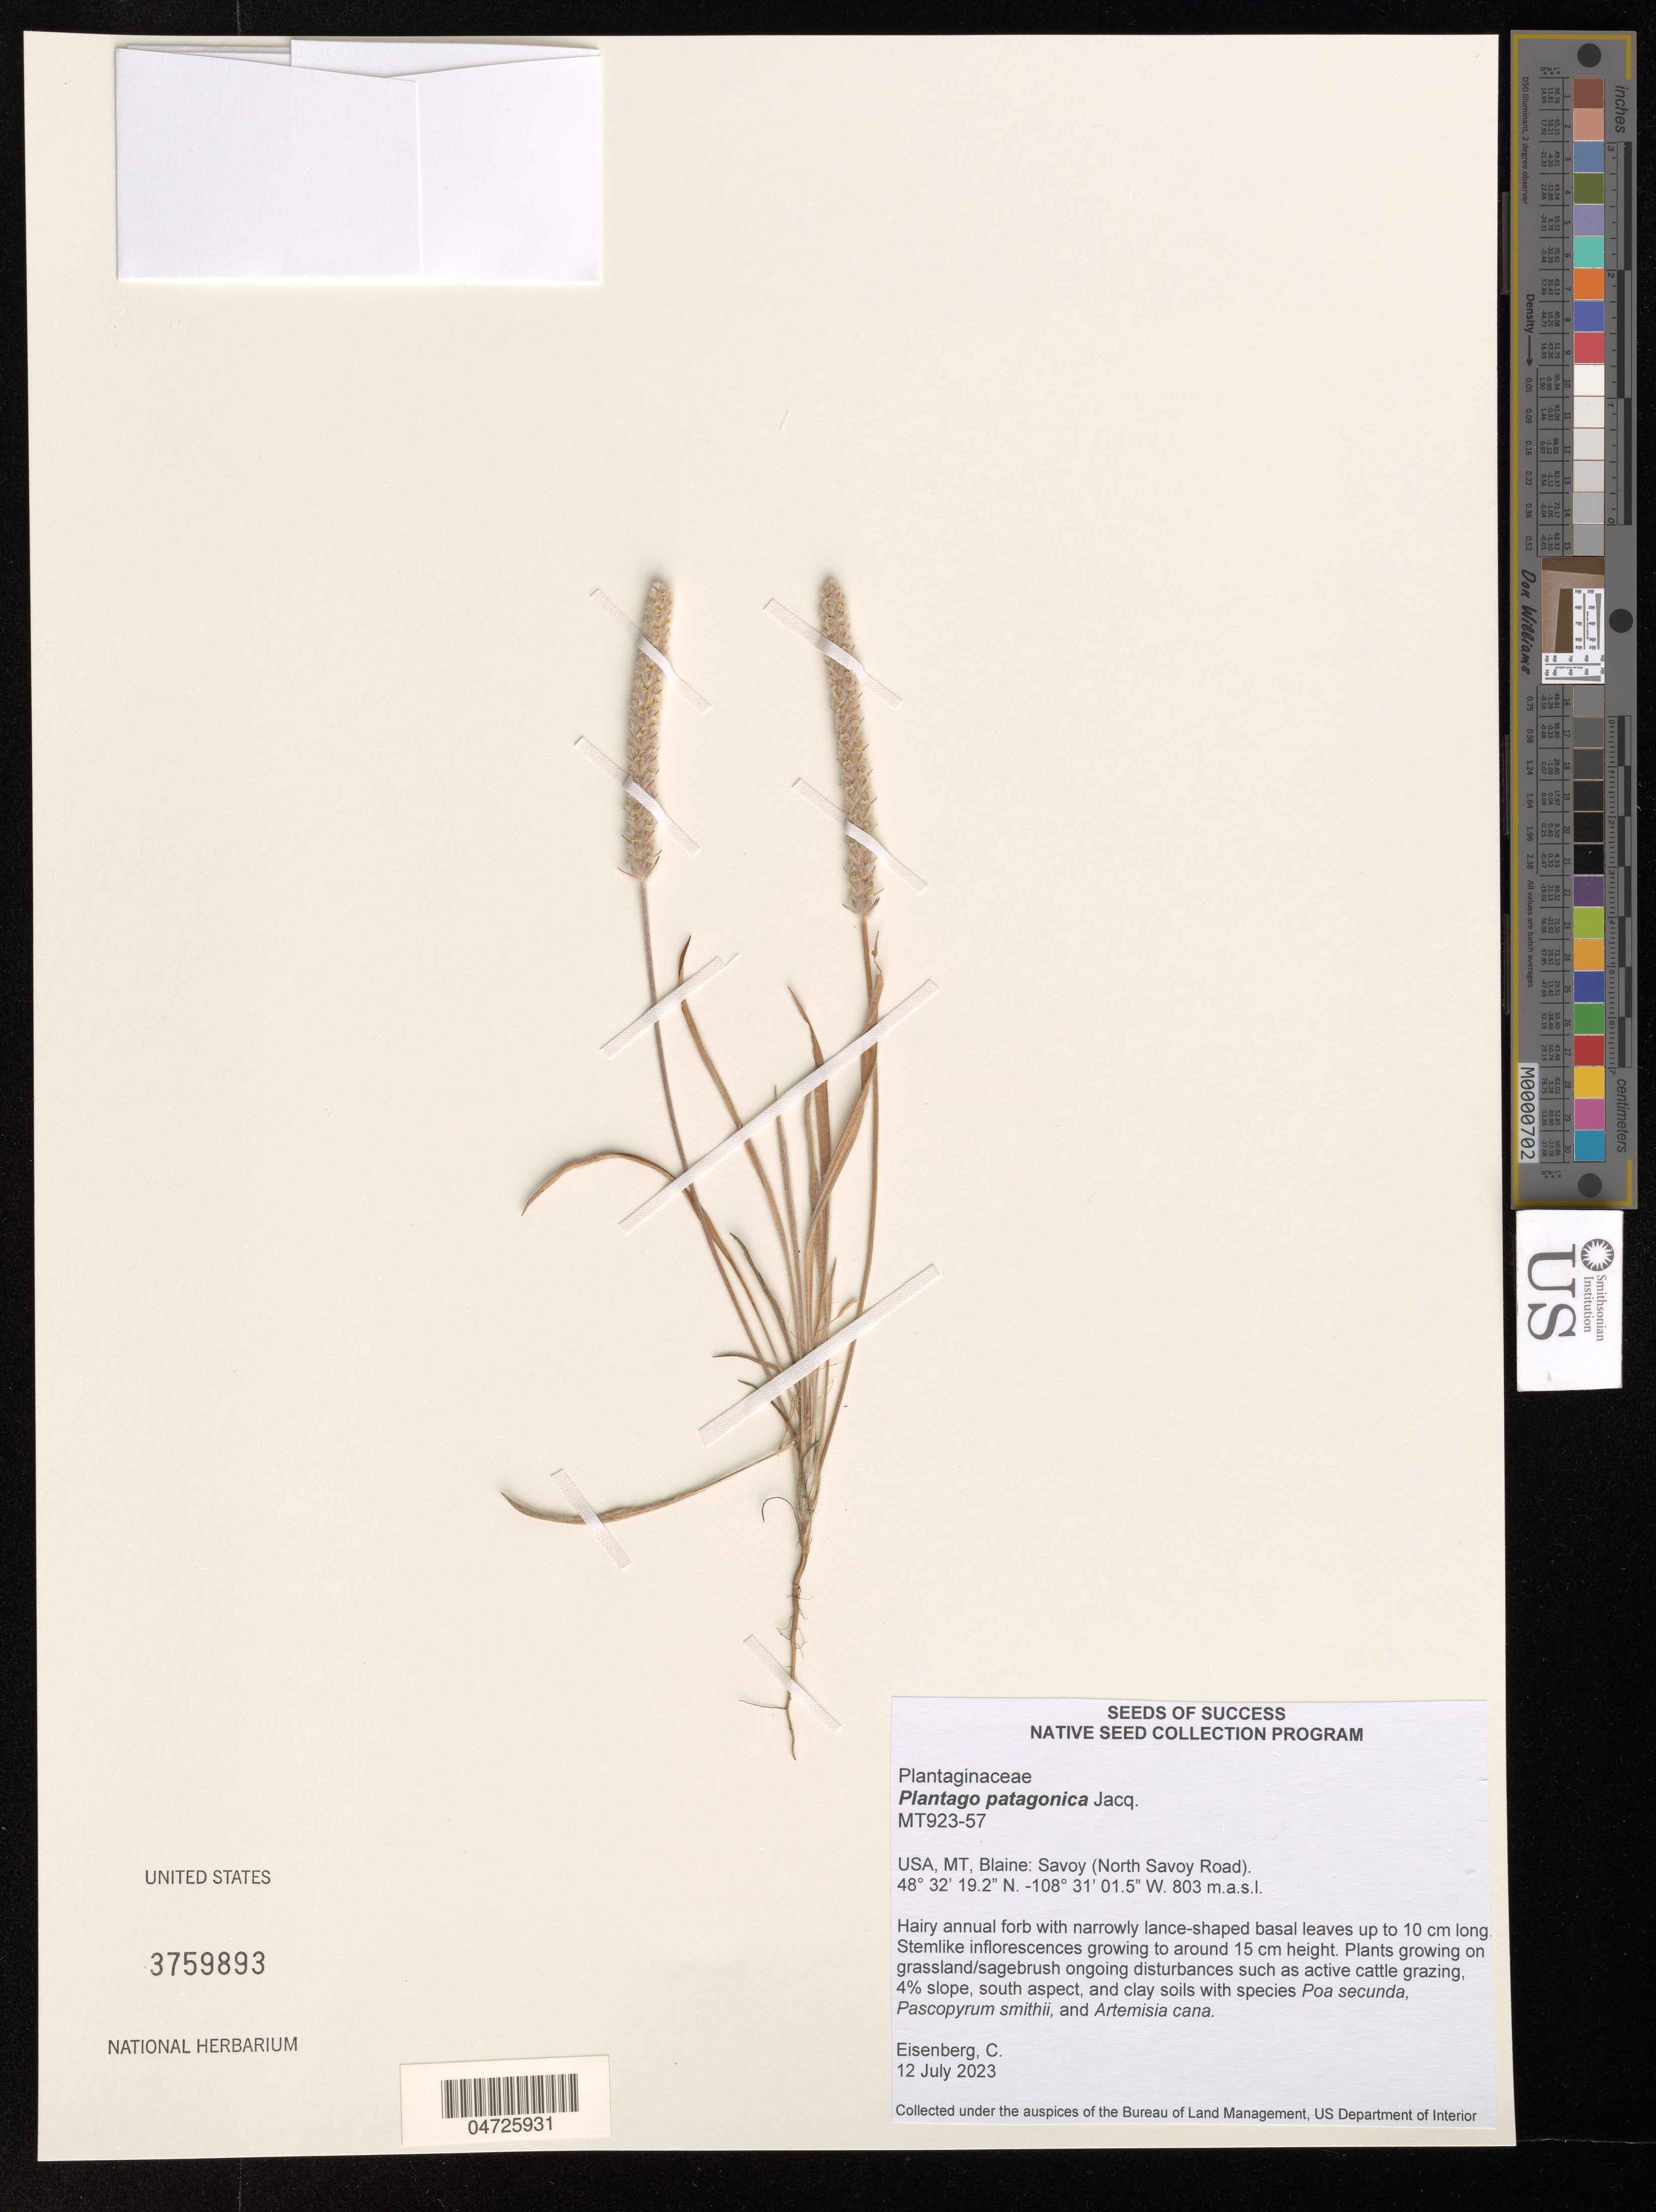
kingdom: Plantae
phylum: Tracheophyta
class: Magnoliopsida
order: Lamiales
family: Plantaginaceae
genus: Plantago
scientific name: Plantago patagonica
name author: Jacq.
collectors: C. Eisenberg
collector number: MT923-57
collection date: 2023-07-12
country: United States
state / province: Montana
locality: Blaine: Savoy (North Savoy Road).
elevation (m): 803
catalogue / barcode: US 3759893